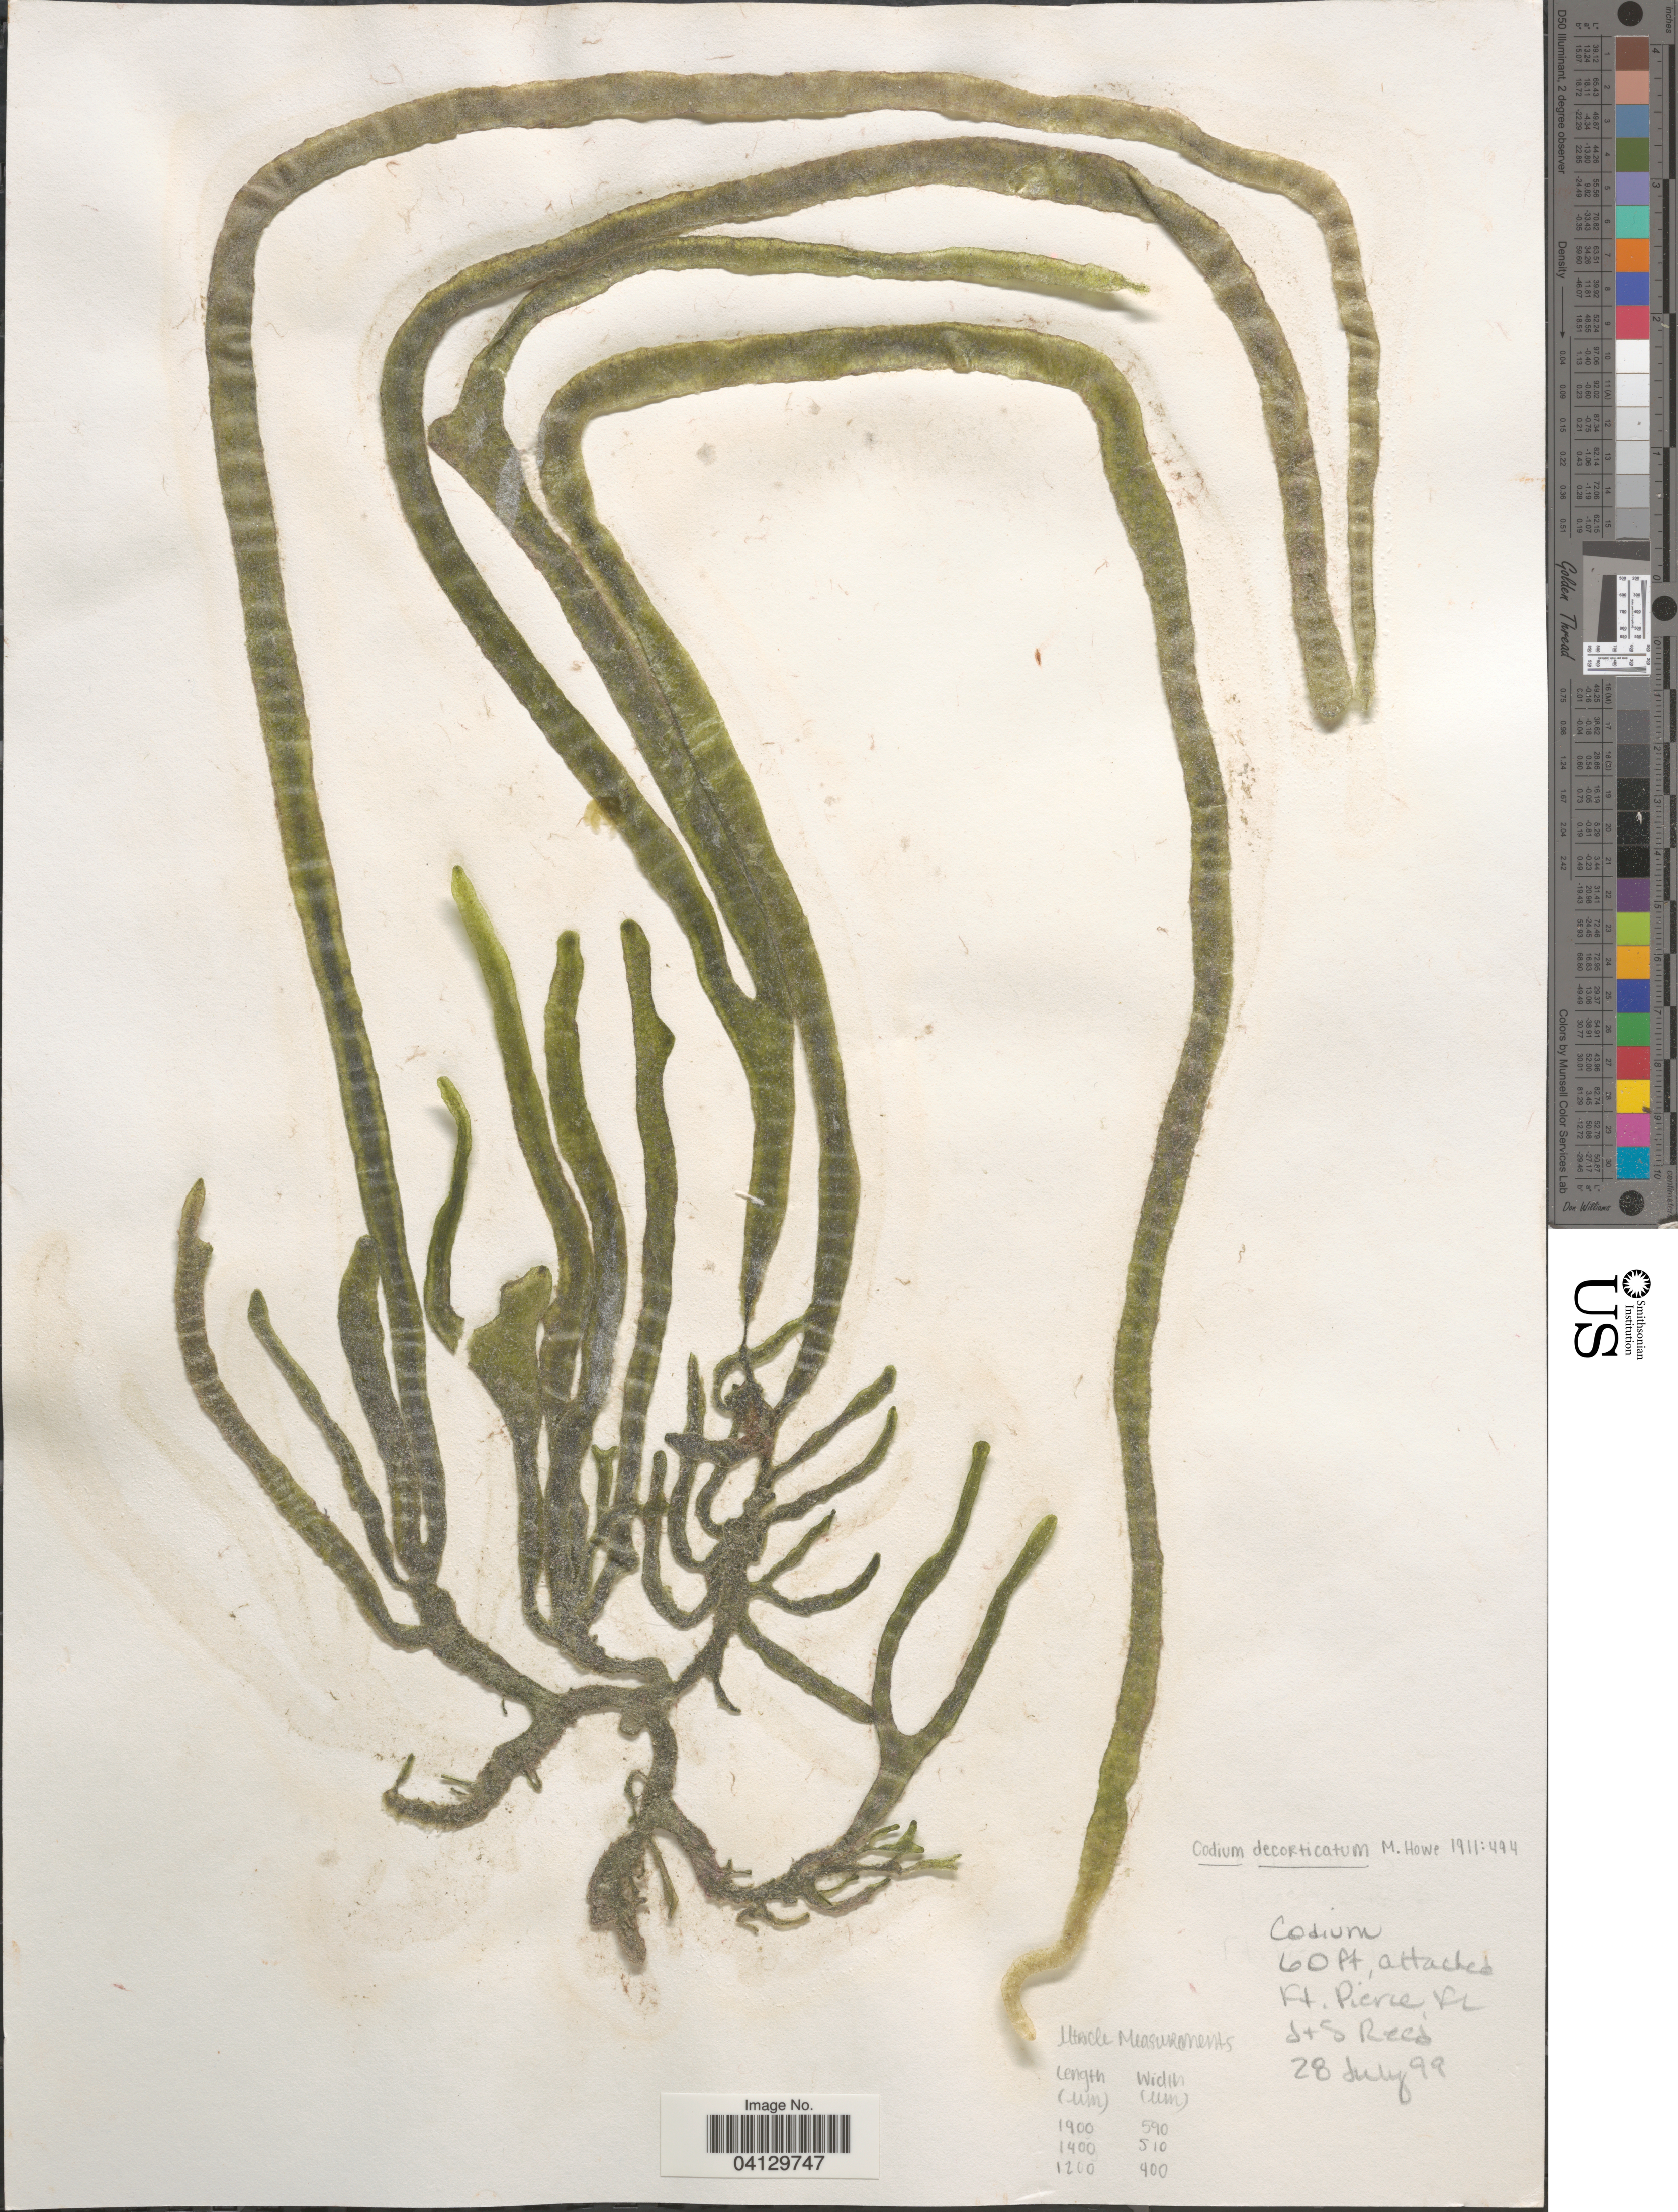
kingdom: Plantae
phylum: Chlorophyta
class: Ulvophyceae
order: Bryopsidales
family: Codiaceae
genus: Codium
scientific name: Codium decorticatum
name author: (Woodw.) M. Howe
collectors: H. Reed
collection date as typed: Transcribed d/m/y: 28/7/99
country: United States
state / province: Florida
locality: Ft. Pierce, FL.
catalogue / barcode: US 329079